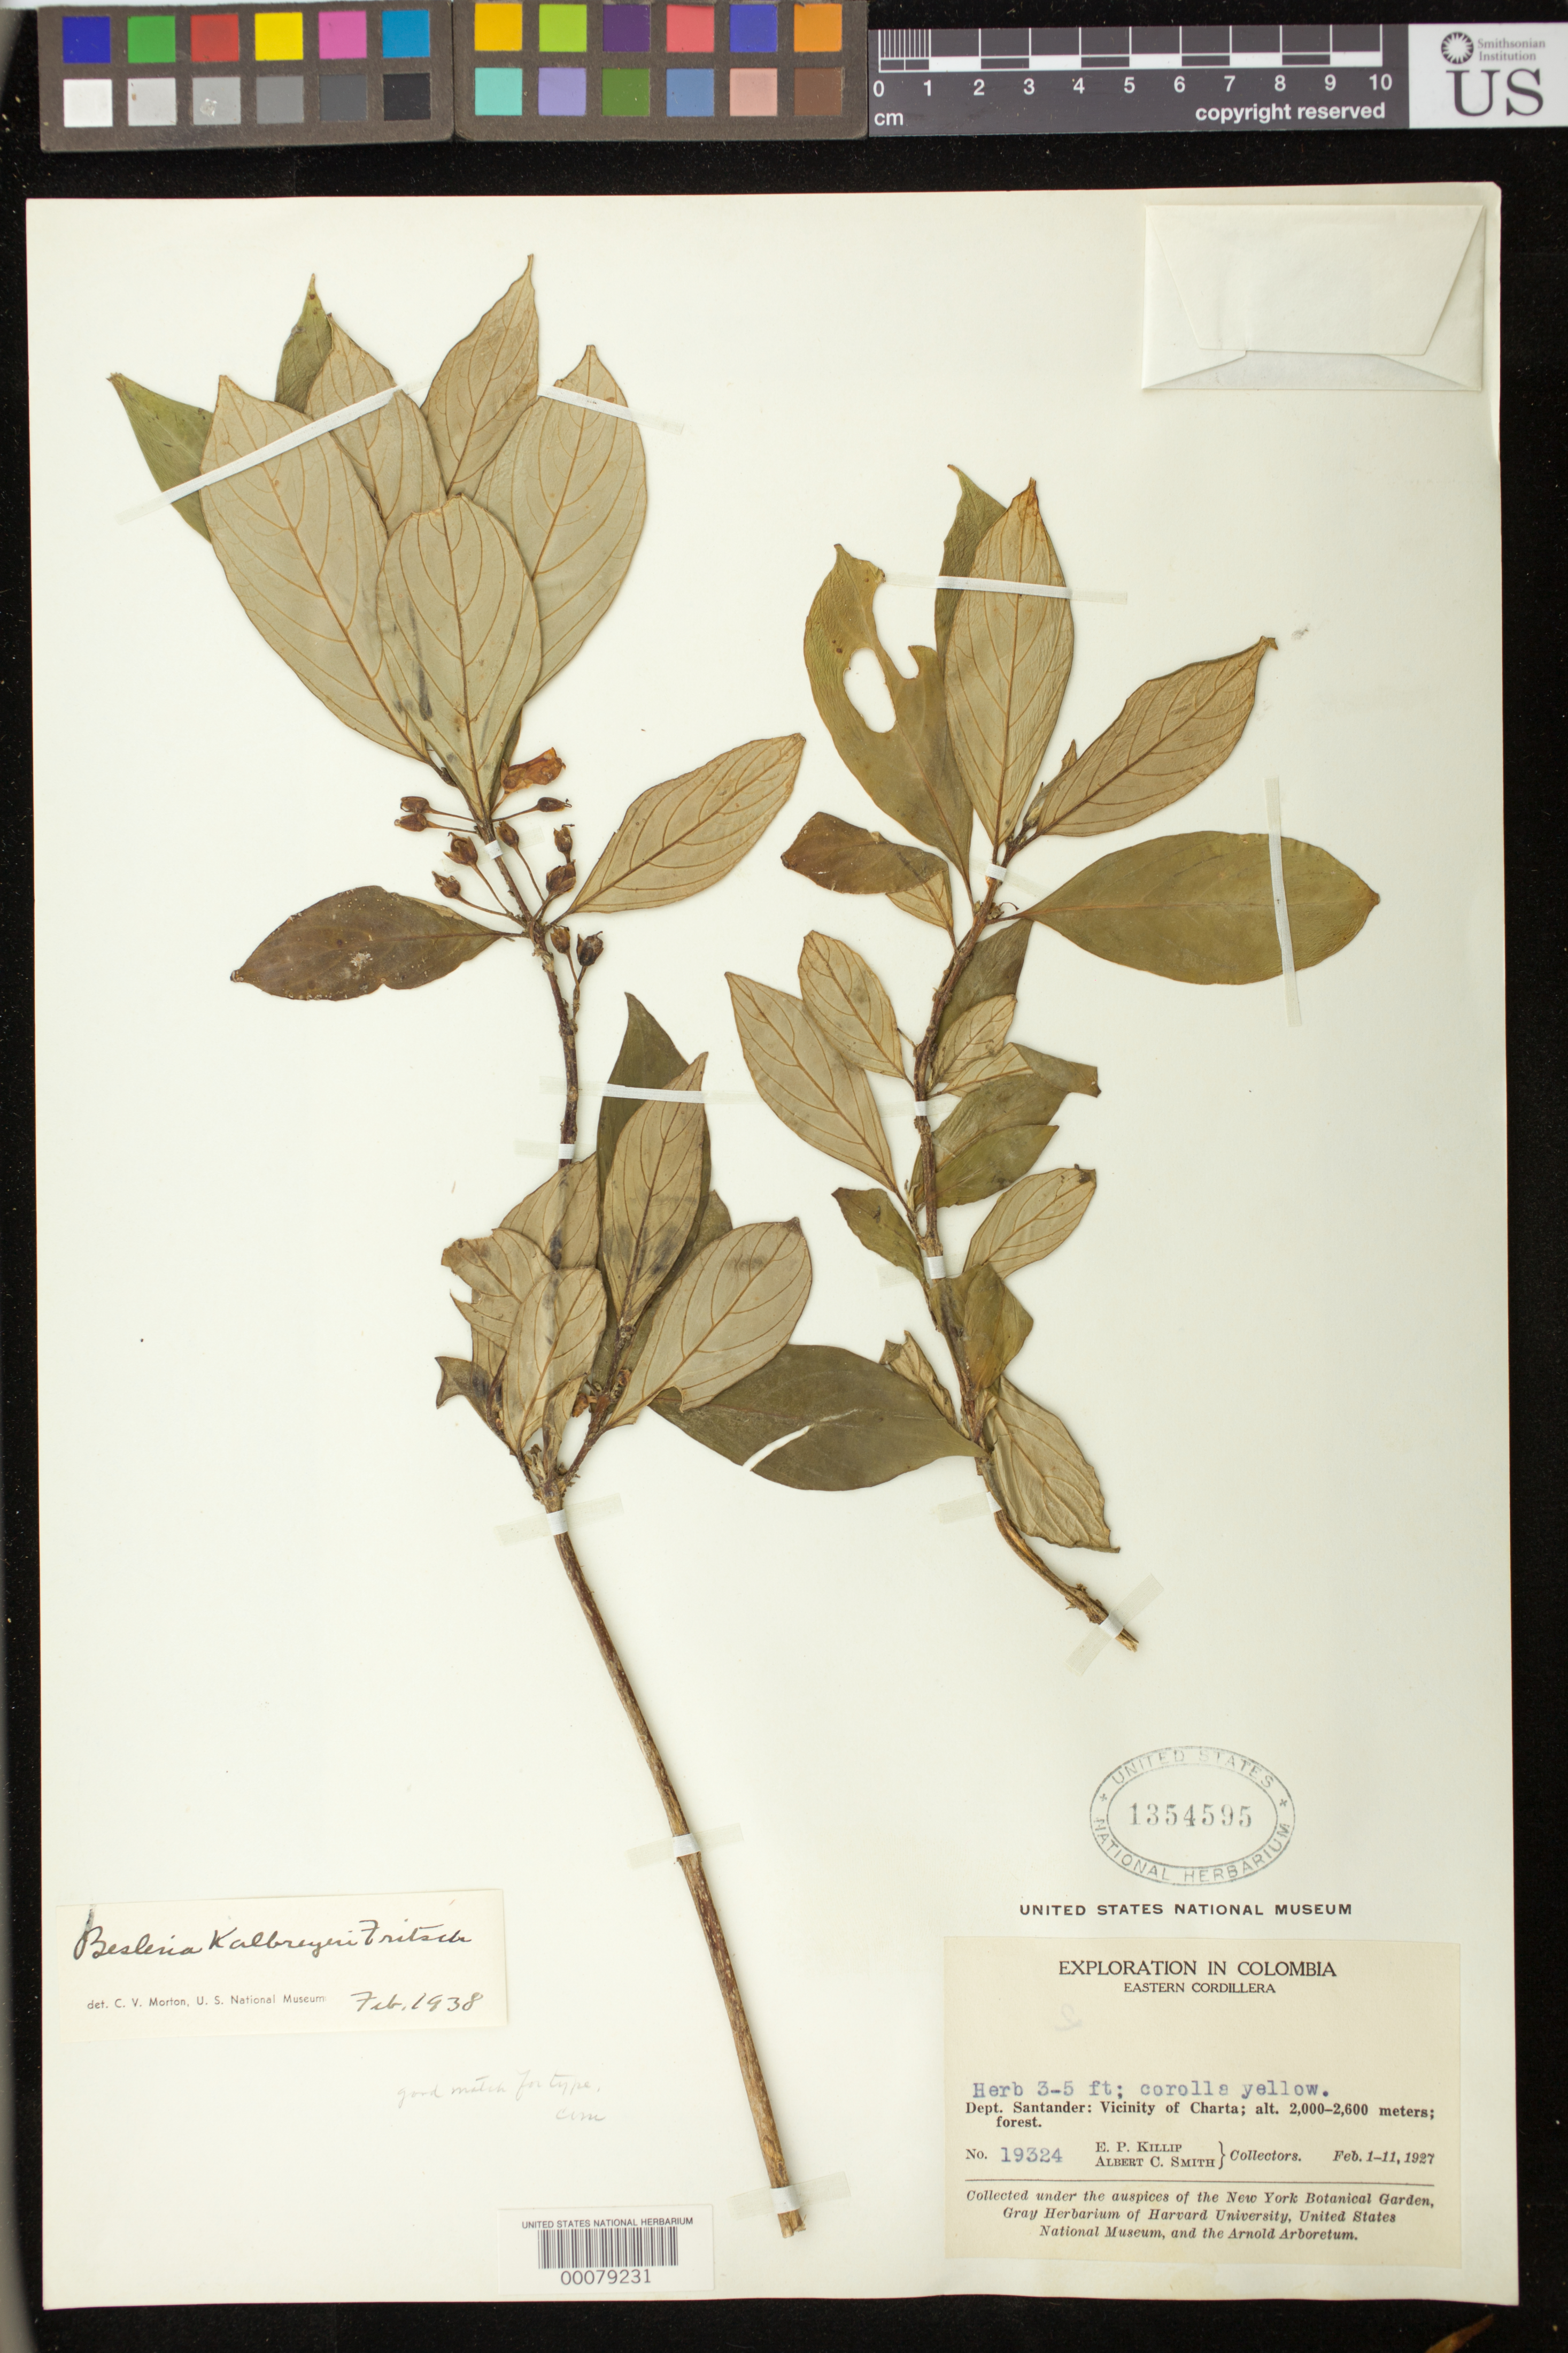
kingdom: Plantae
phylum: Tracheophyta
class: Magnoliopsida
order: Lamiales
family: Gesneriaceae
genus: Besleria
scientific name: Besleria kalbreyeri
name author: Fritsch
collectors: E. P. Killip & A. C. Smith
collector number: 19324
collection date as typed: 1-11 Feb 1927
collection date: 1927-02-01/1927-02-11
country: Colombia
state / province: Santander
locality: Vicinity of Charta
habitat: Forest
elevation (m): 2000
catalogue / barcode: US 1354595